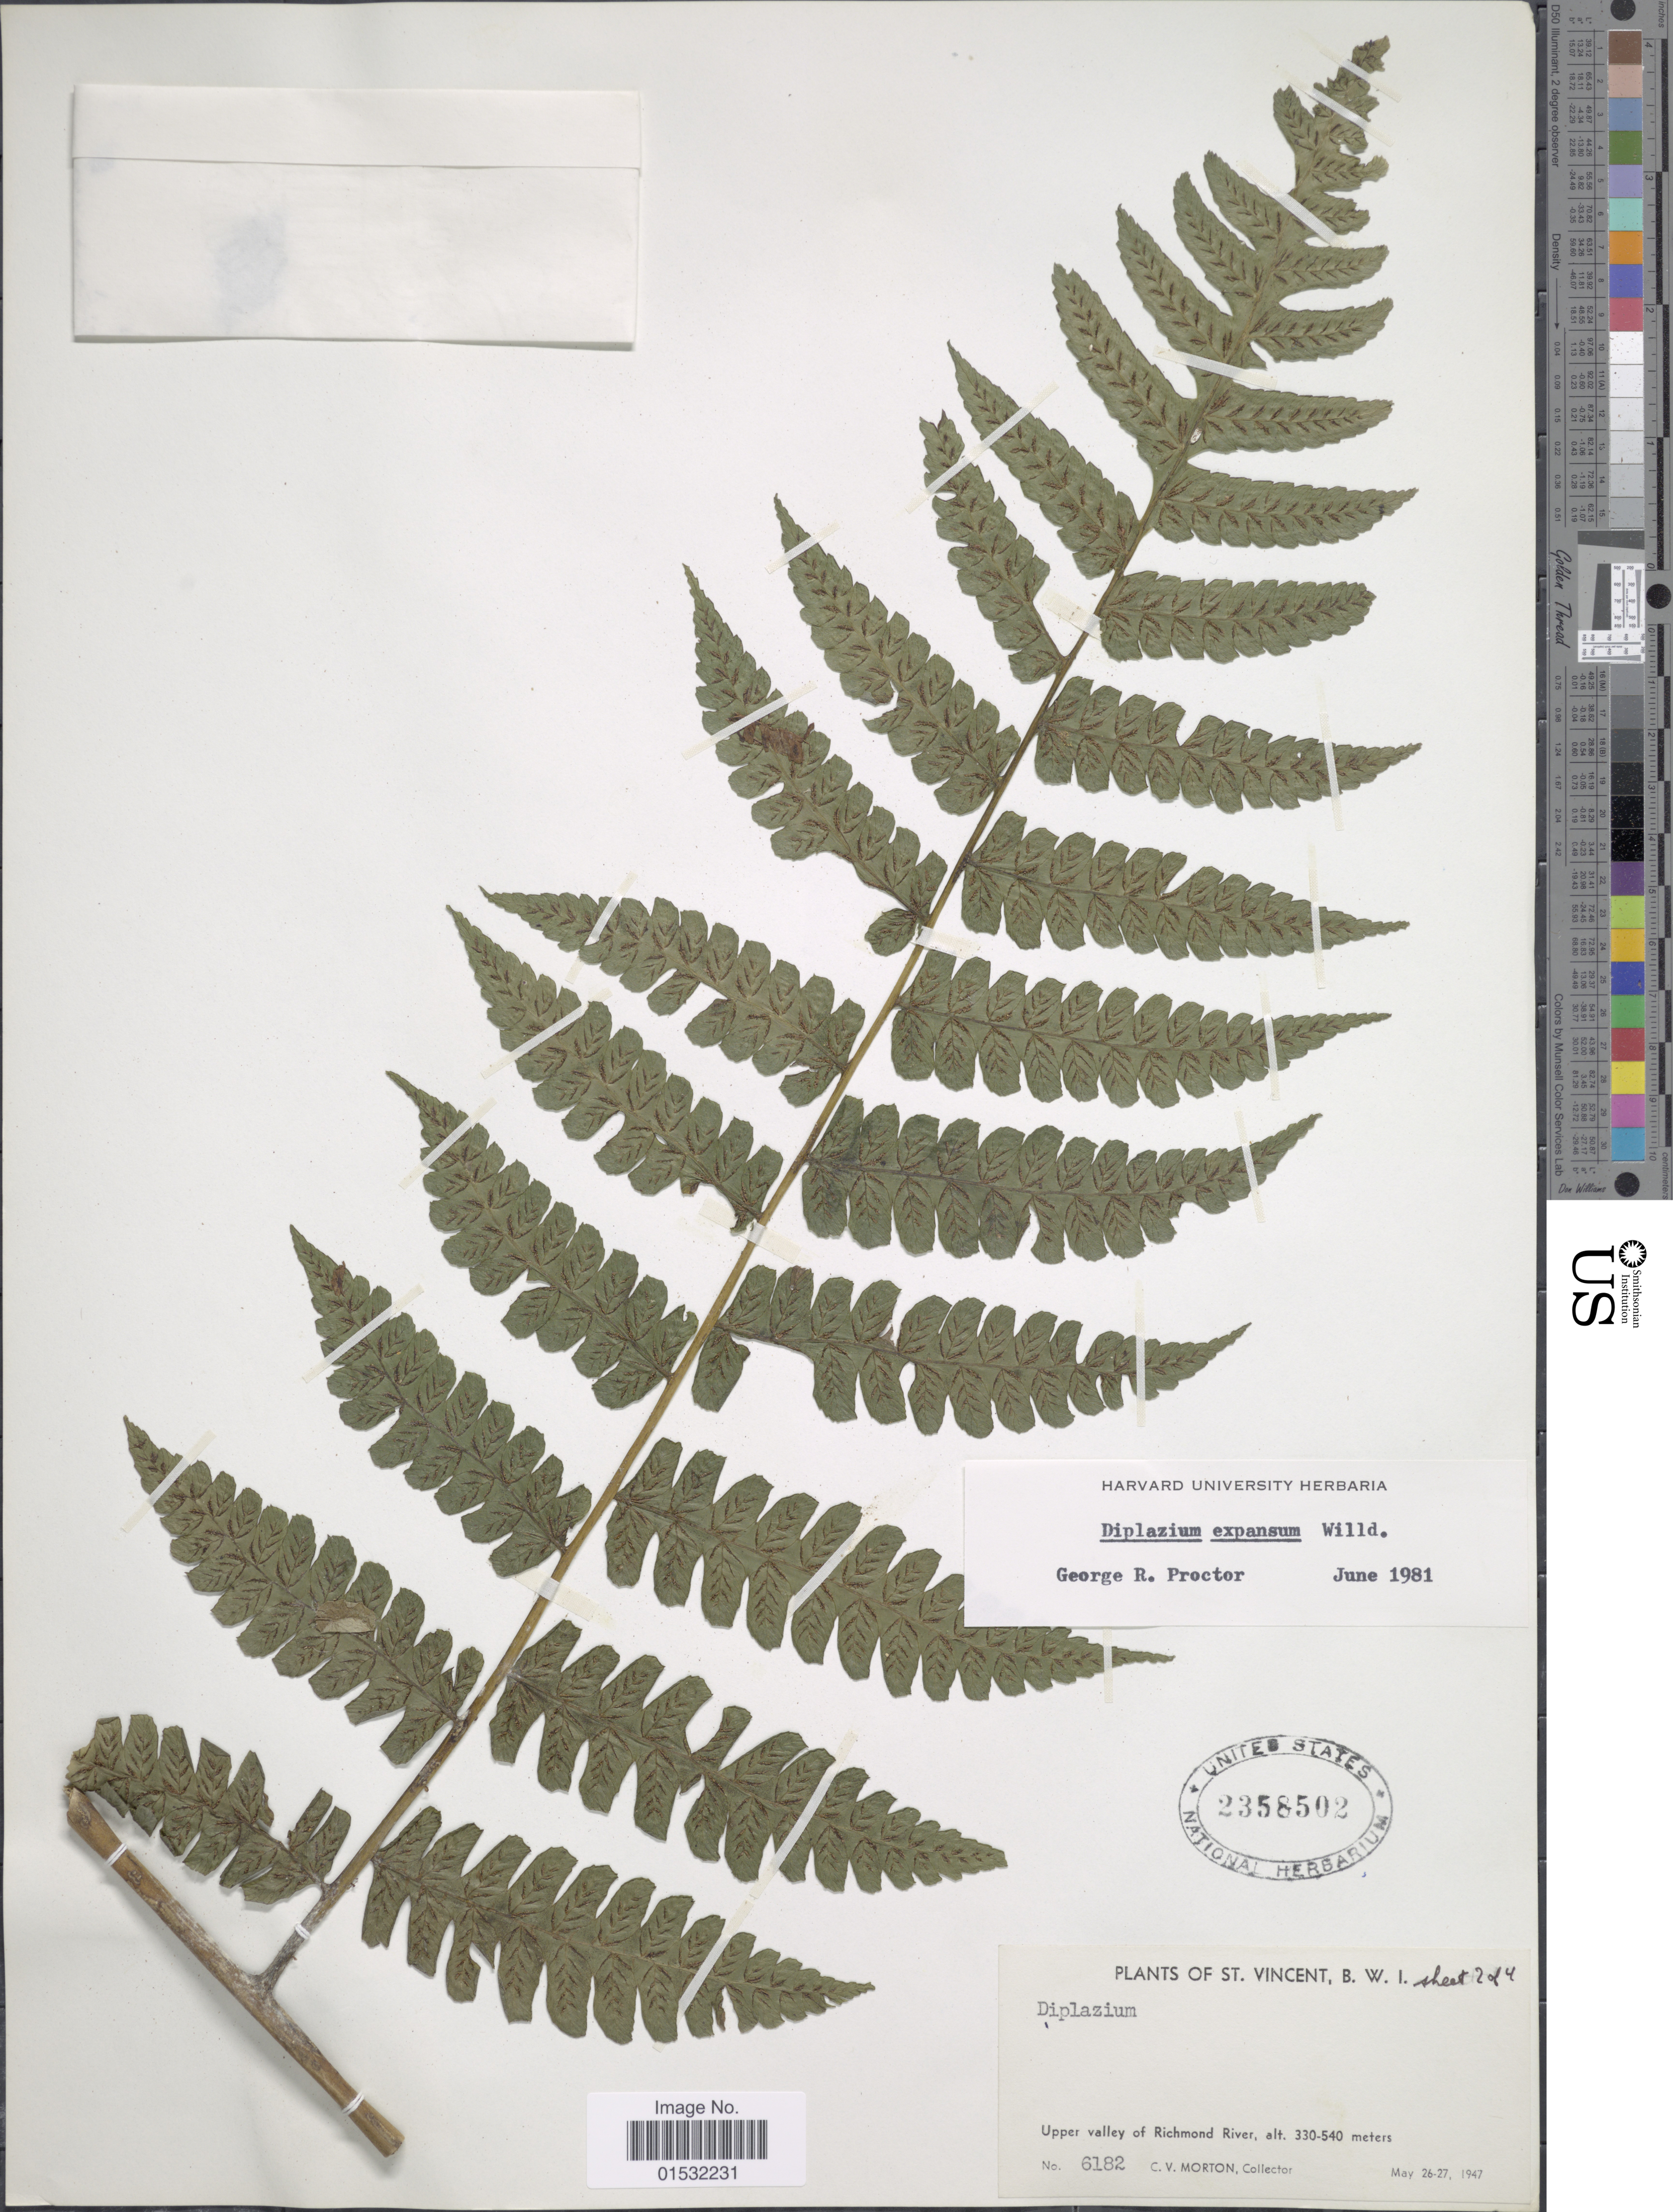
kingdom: Plantae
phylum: Tracheophyta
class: Polypodiopsida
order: Polypodiales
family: Athyriaceae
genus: Diplazium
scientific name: Diplazium expansum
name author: Willd.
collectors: C. V. Morton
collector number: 6182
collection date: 1947-05-26/1947-05-27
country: St. Vincent - Grenadines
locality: B. W. I. Upper valley of Richmond River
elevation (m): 330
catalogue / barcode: US 2358502